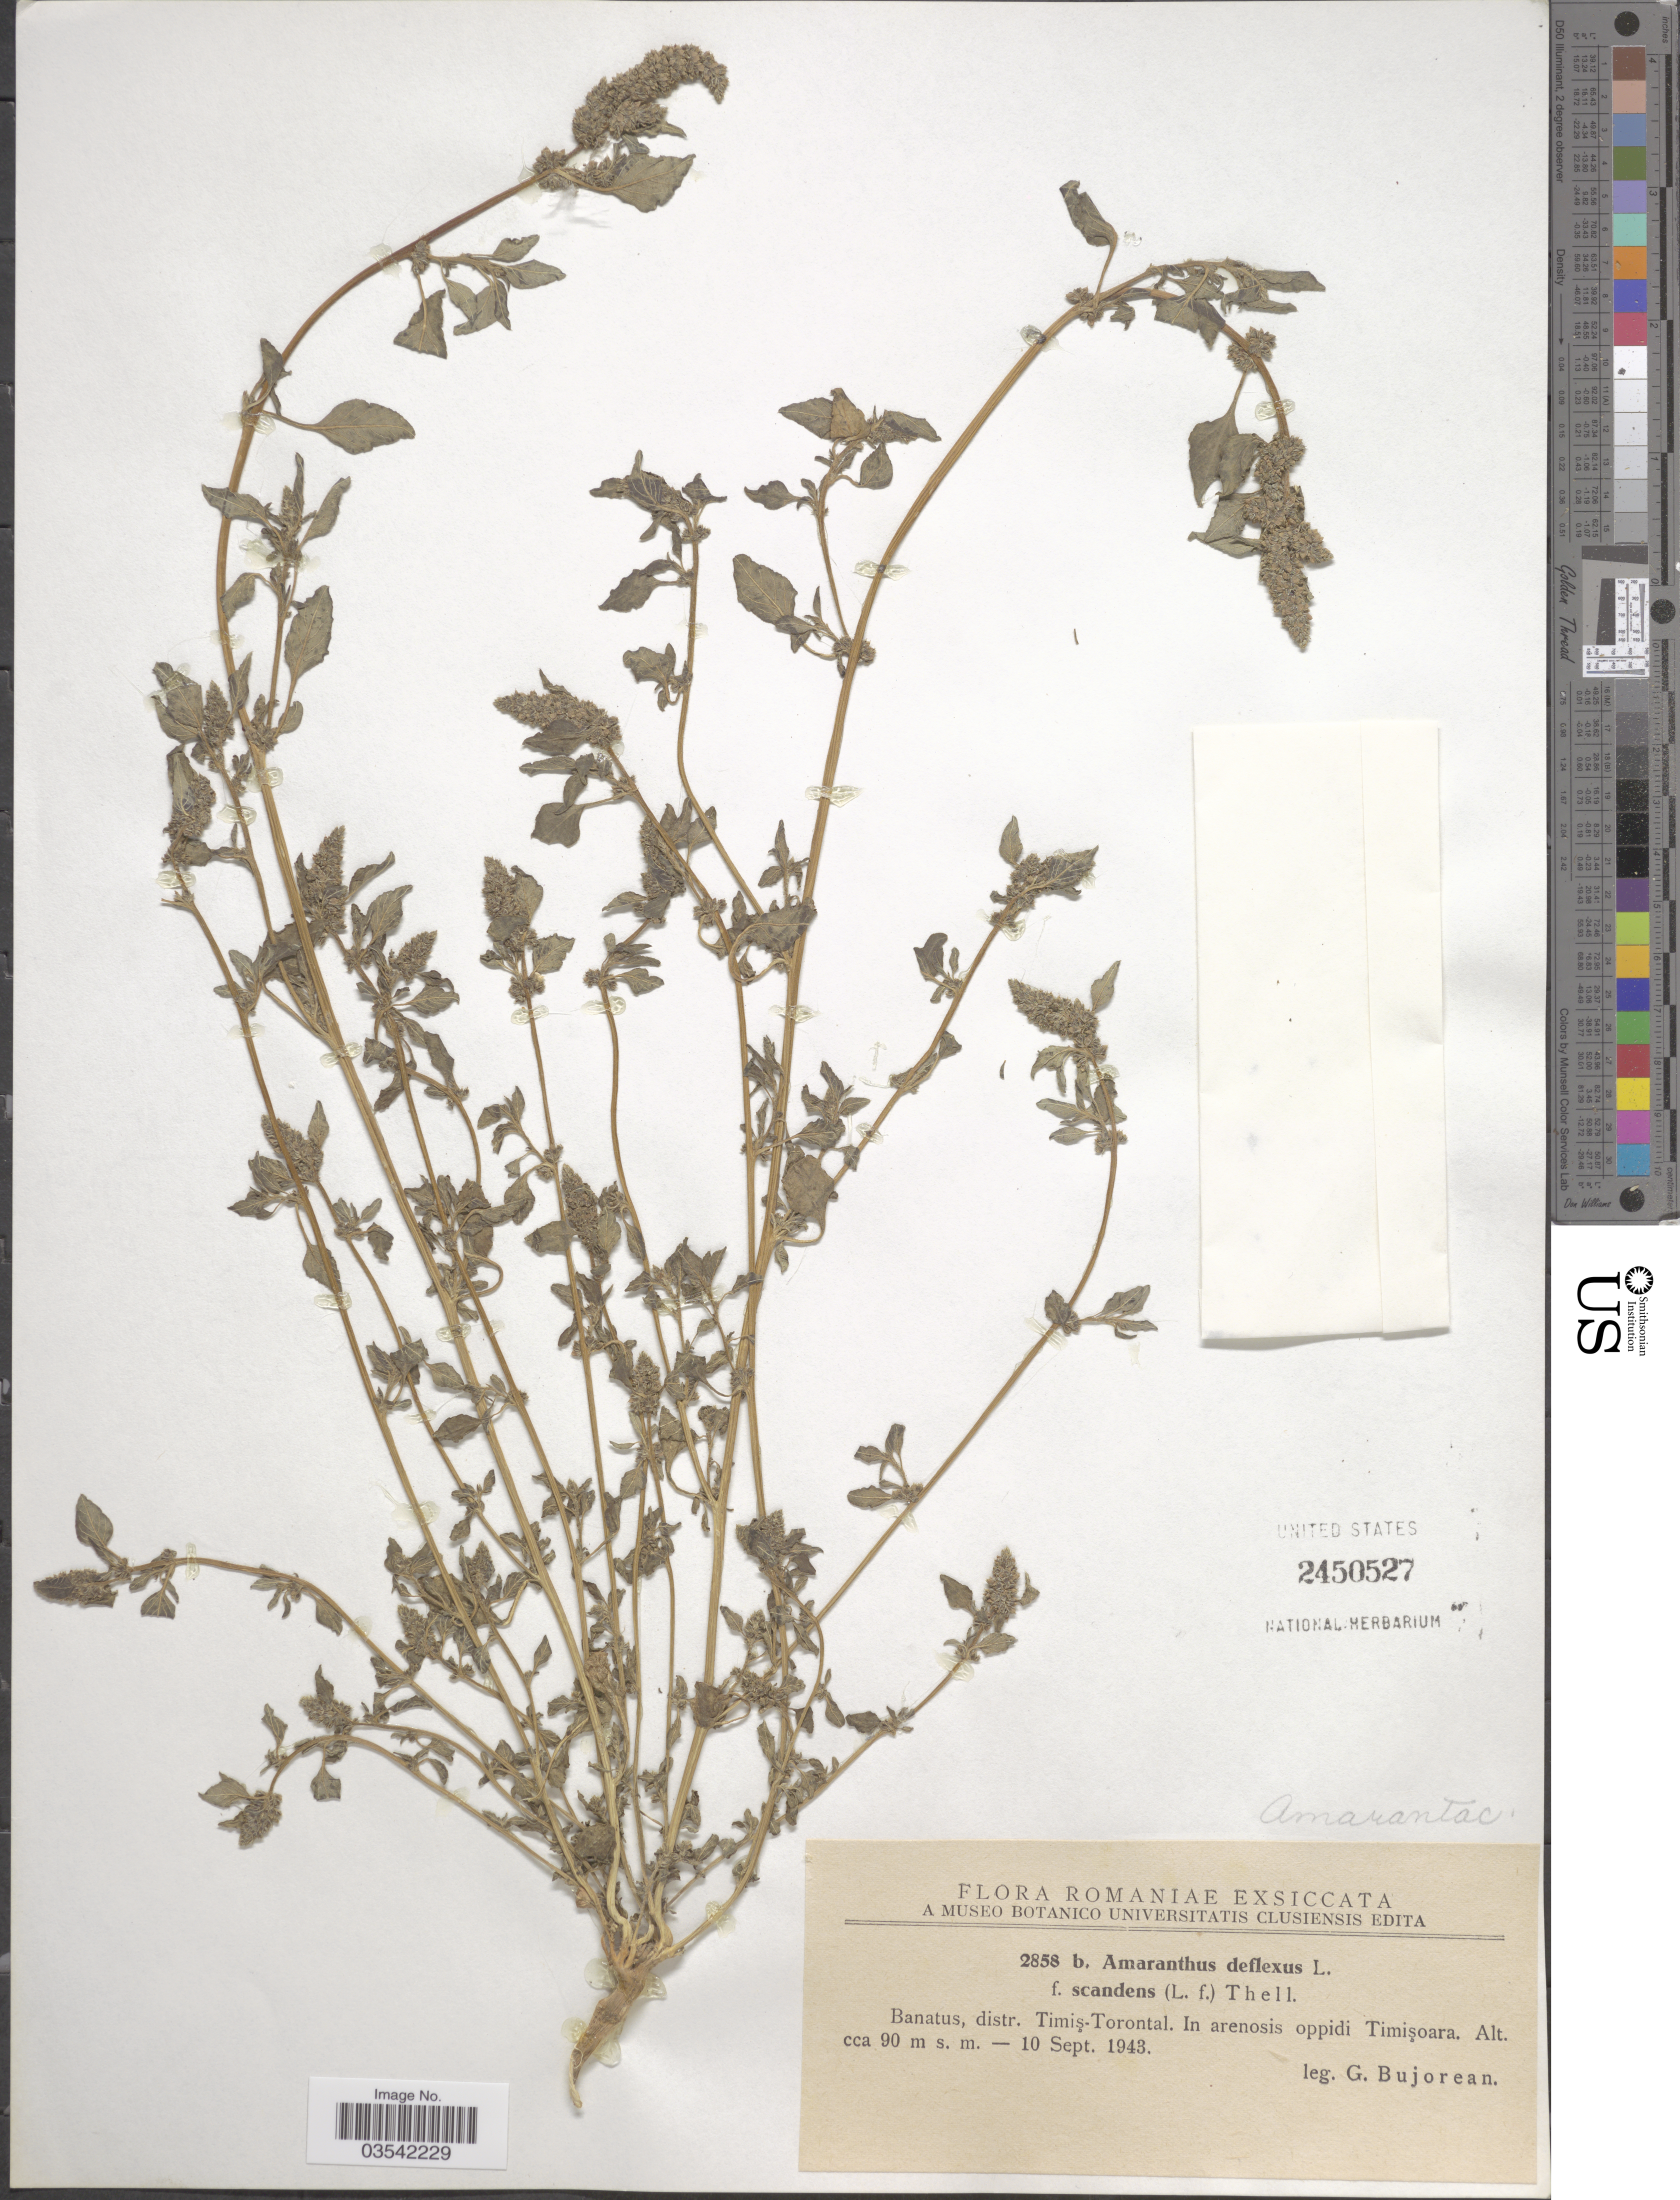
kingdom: Plantae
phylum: Tracheophyta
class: Magnoliopsida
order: Caryophyllales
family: Amaranthaceae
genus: Amaranthus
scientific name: Amaranthus deflexus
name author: L.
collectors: G. Bujorean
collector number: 2858b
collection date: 1943-09-10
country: Romania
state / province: Timis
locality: Banatus, distr. Timiş-Torontal. In arenosis oppidi Timişoara.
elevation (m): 90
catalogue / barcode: US 2450527